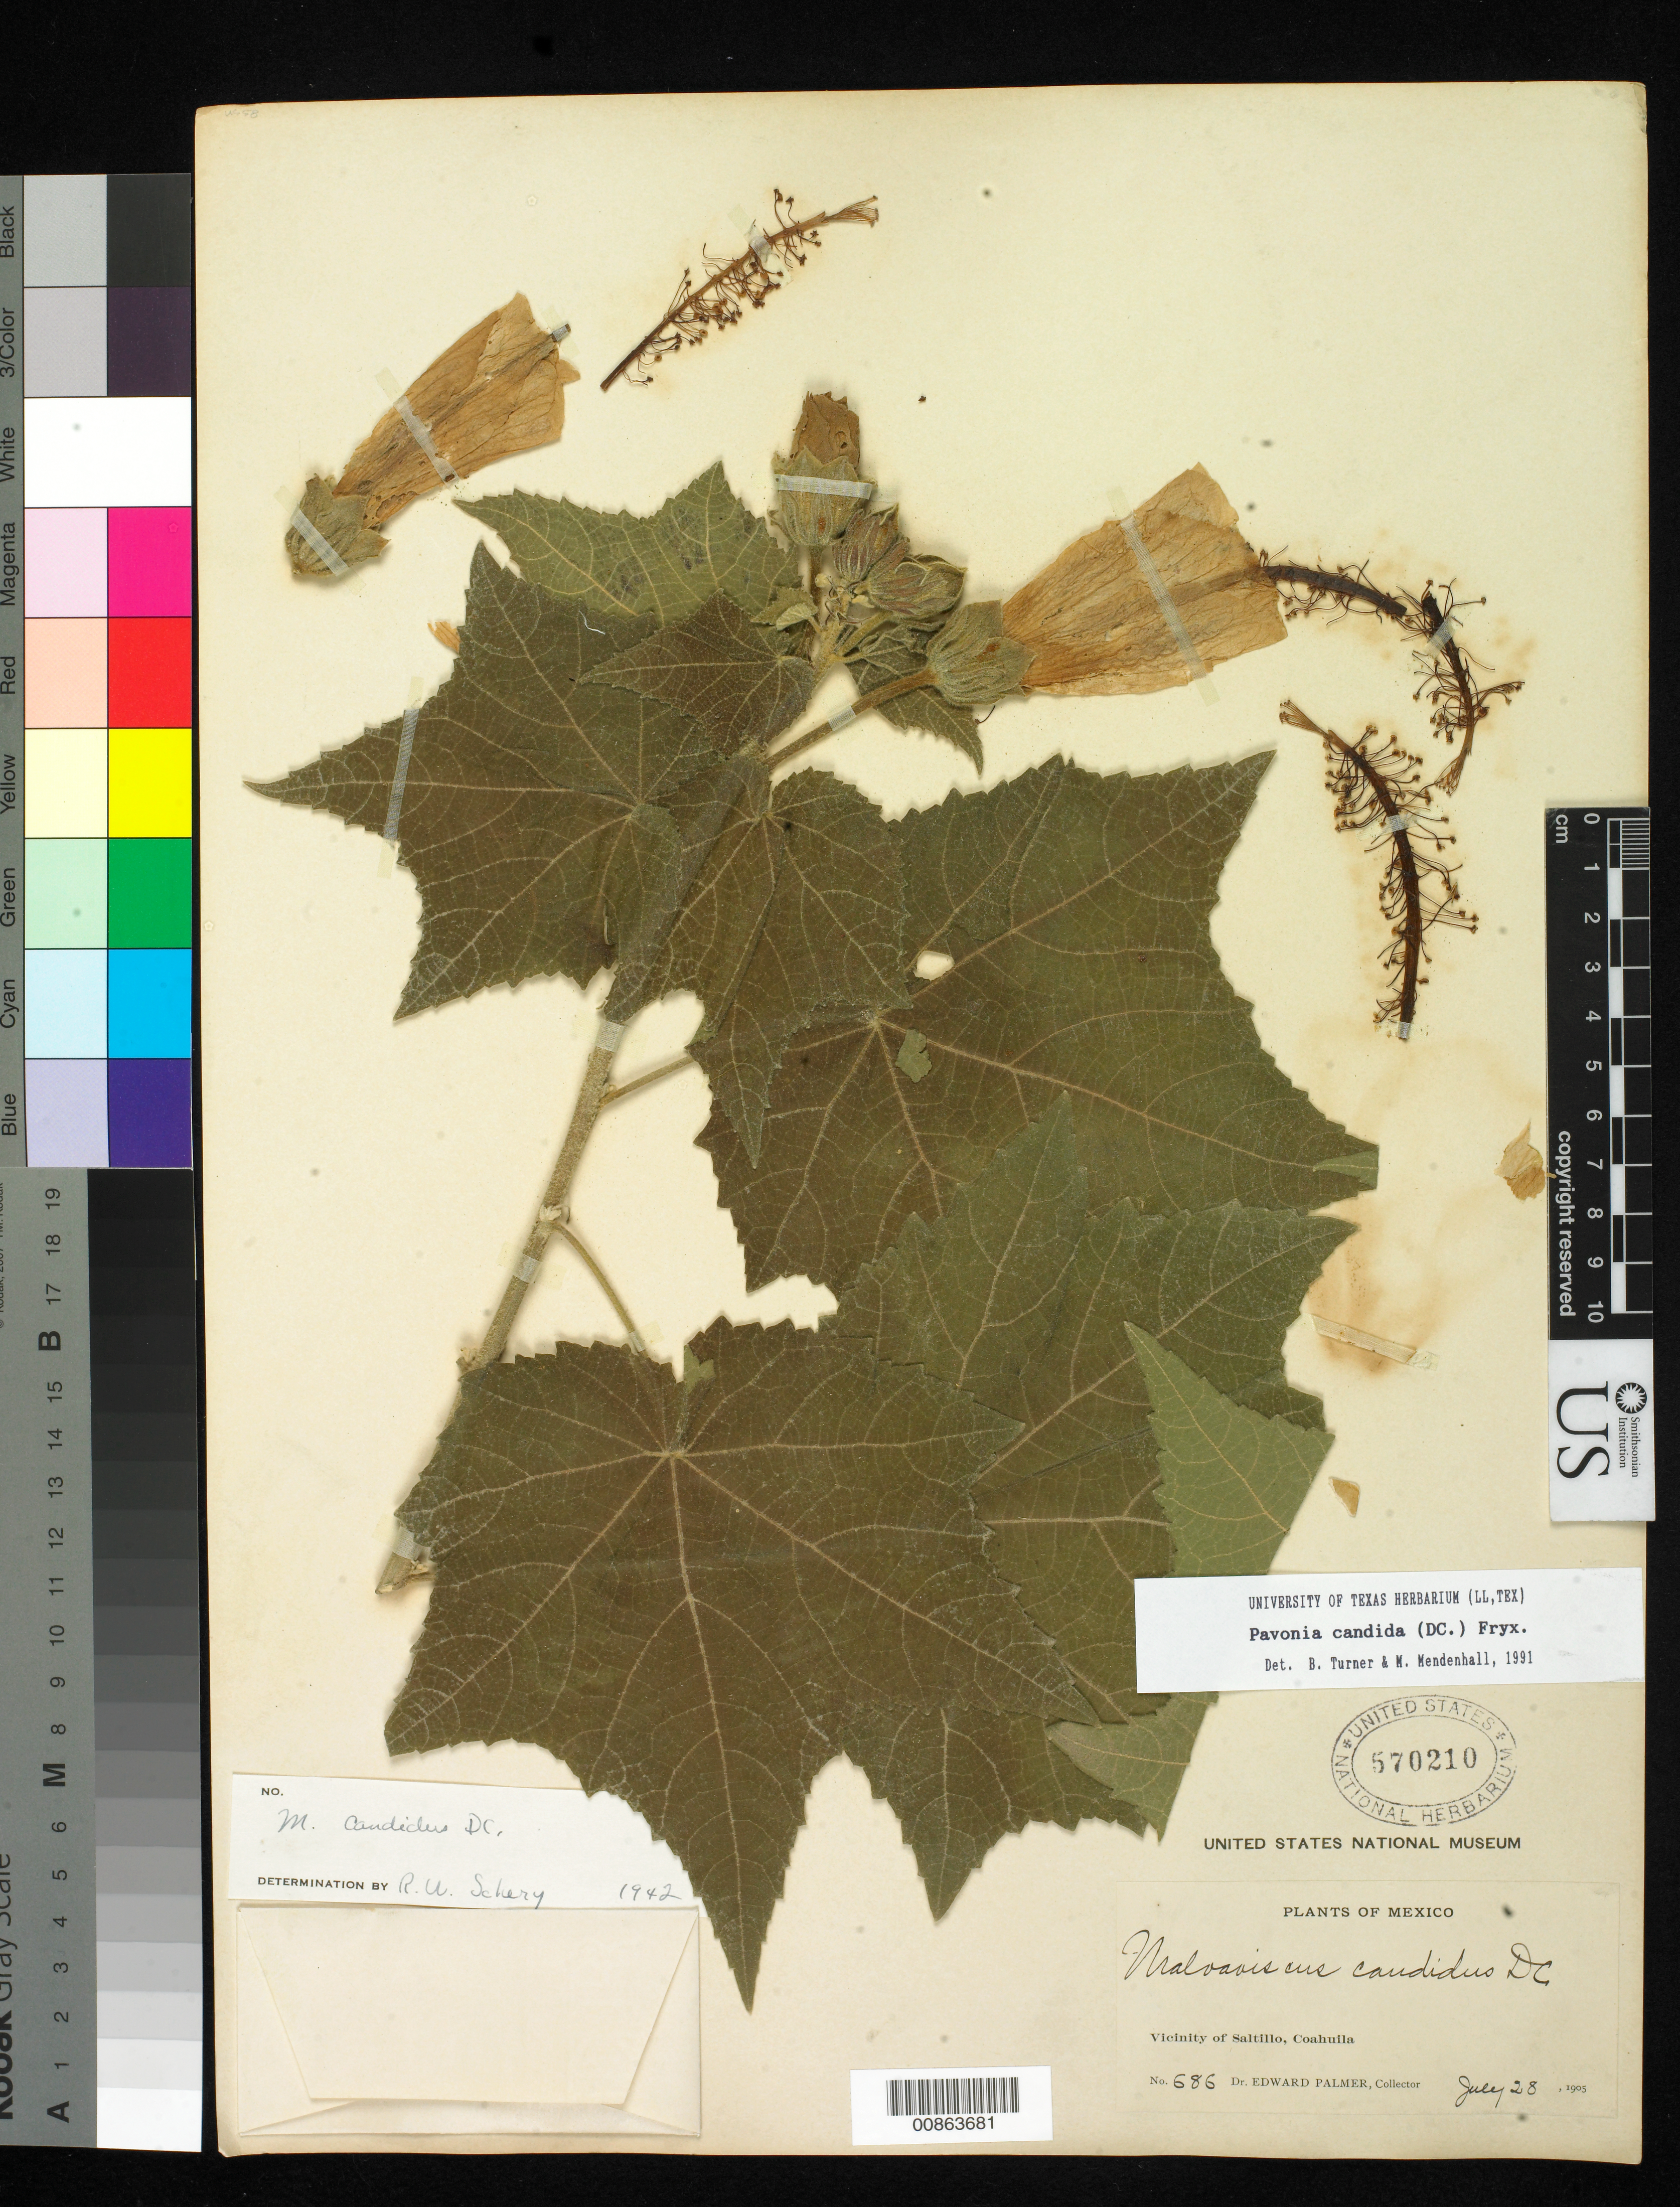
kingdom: Plantae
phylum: Tracheophyta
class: Magnoliopsida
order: Malvales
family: Malvaceae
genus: Pavonia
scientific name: Pavonia candida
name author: (DC.) Fryxell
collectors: E. Palmer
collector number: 686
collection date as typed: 28 Jul 1905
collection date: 1905-07-28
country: Mexico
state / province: Coahuila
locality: Vicinity of Saltillo, Coahuila.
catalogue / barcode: US 570210